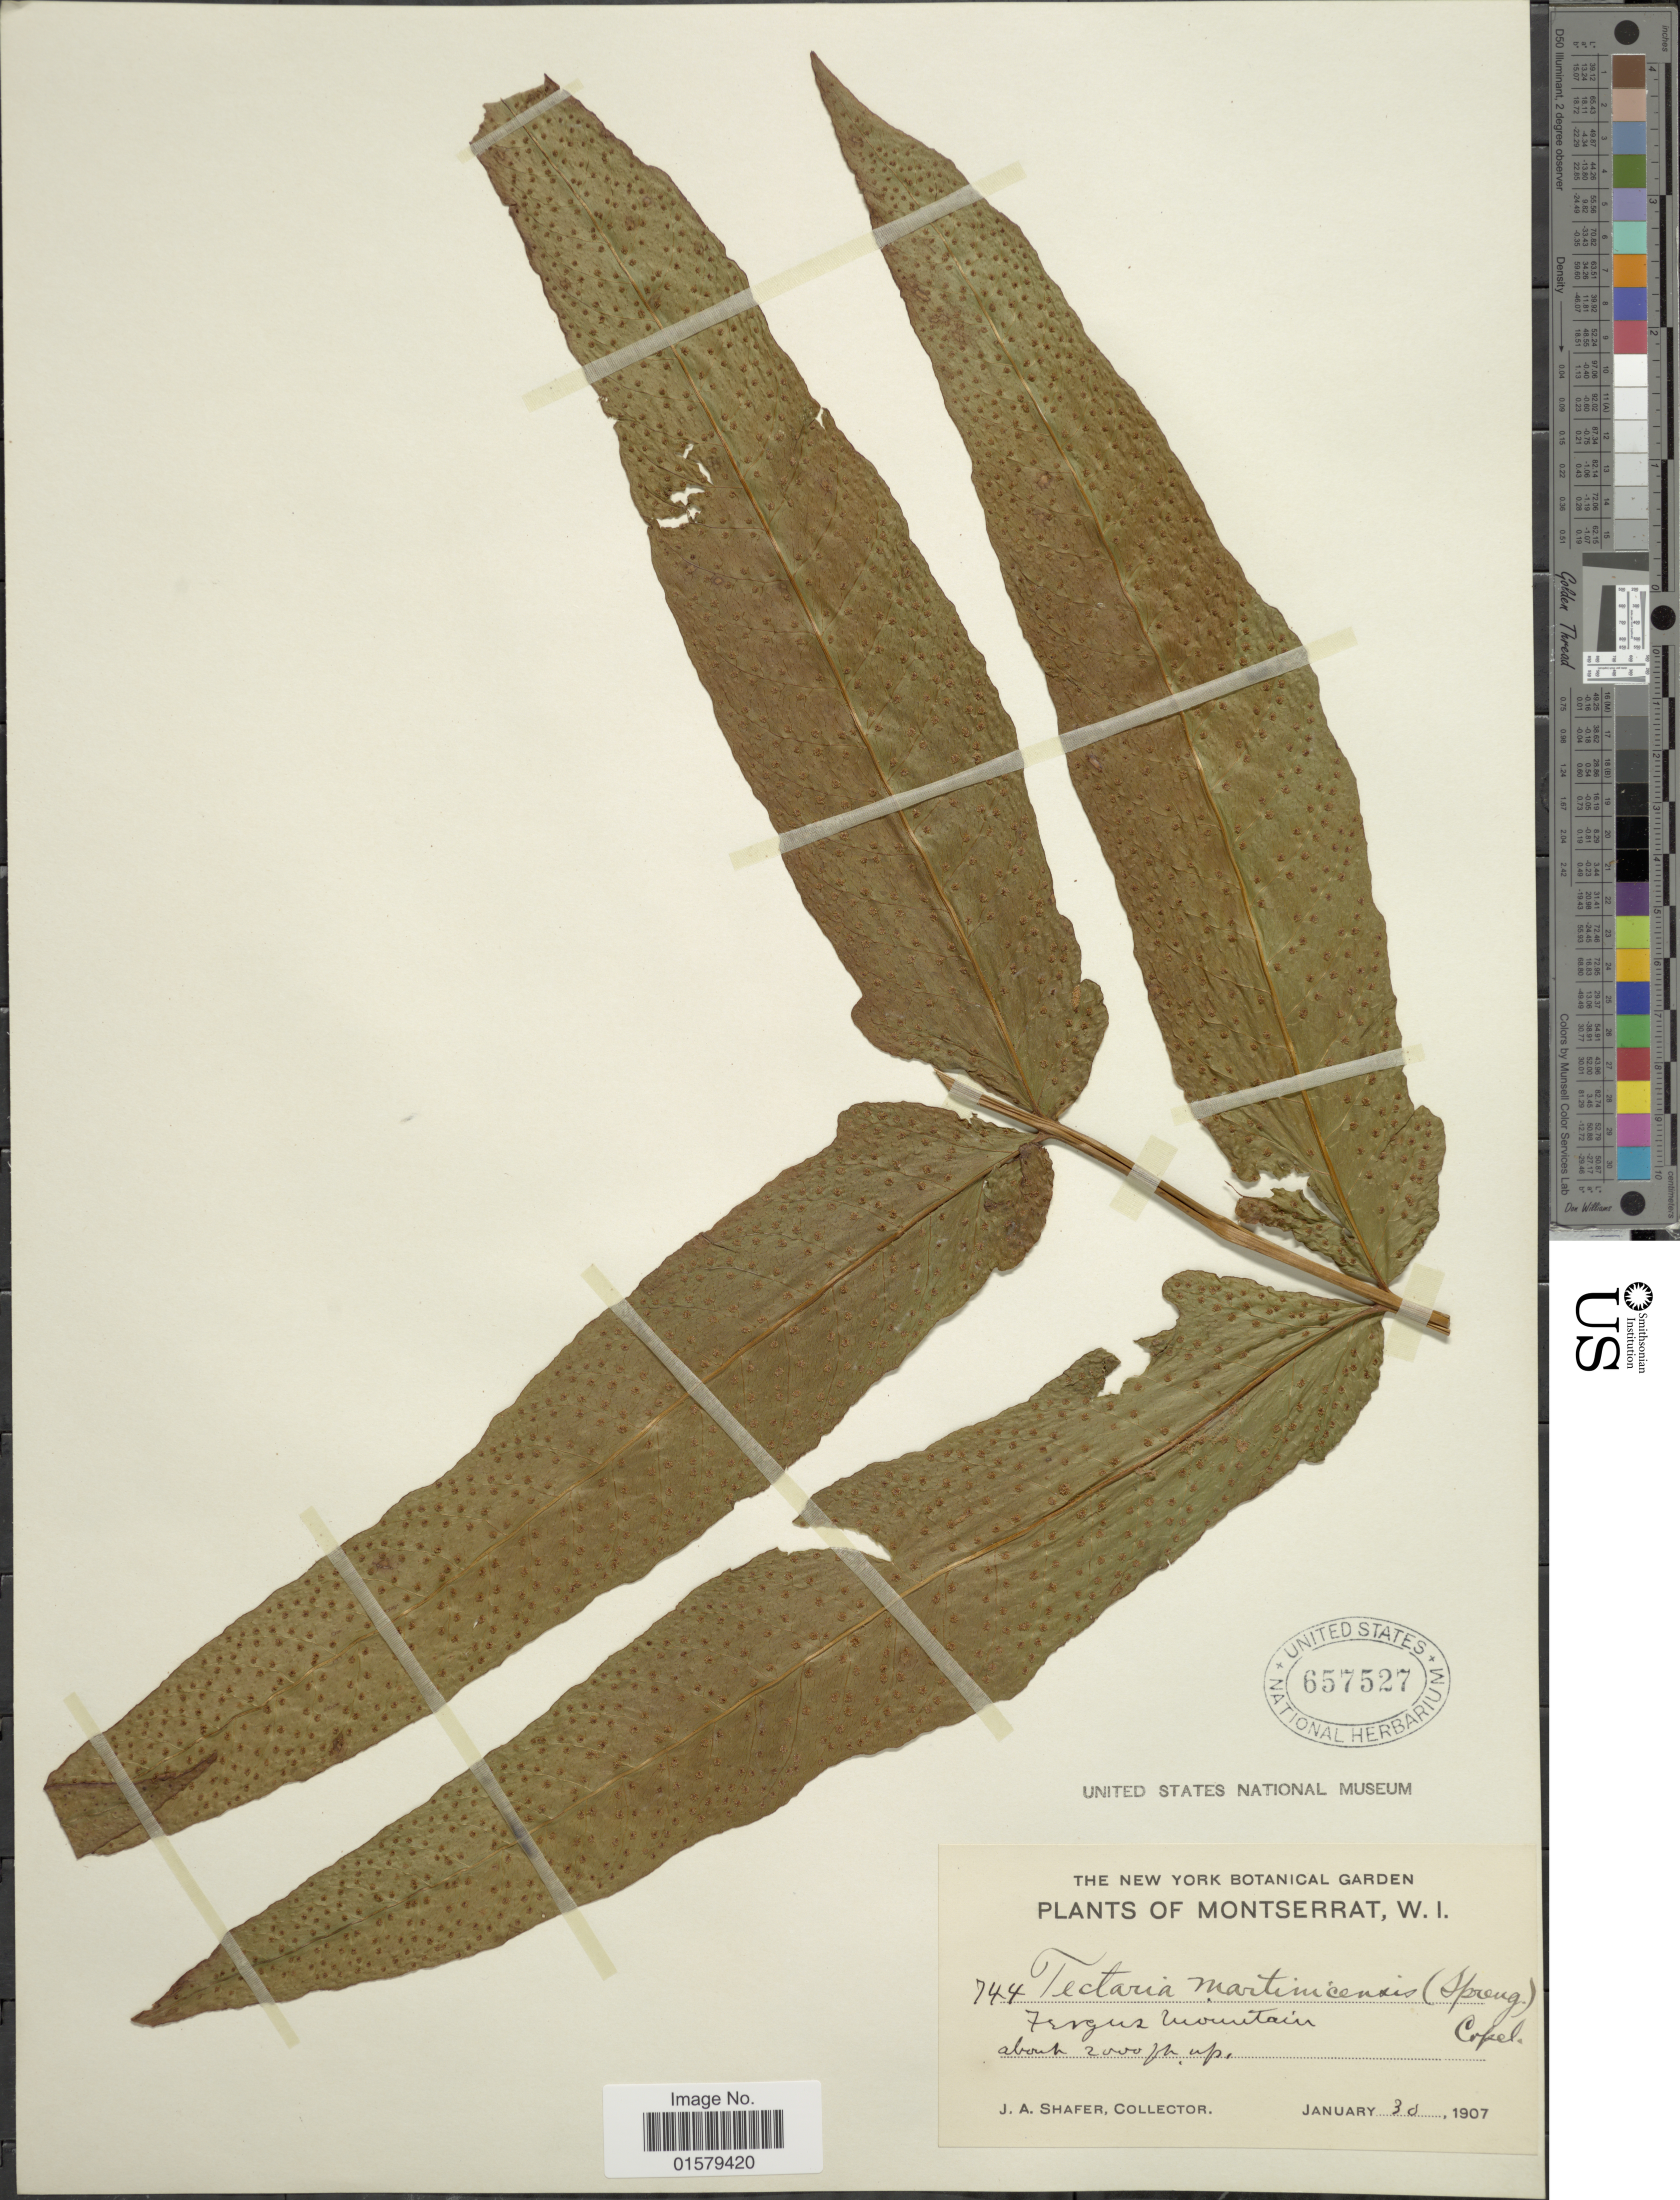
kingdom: Plantae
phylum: Tracheophyta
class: Polypodiopsida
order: Polypodiales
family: Tectariaceae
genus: Tectaria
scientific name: Tectaria incisa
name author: Cav.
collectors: J. A. Shafer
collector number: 744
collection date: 1907-01-30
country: Montserrat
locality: Fergus Mountain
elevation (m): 610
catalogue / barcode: US 657527